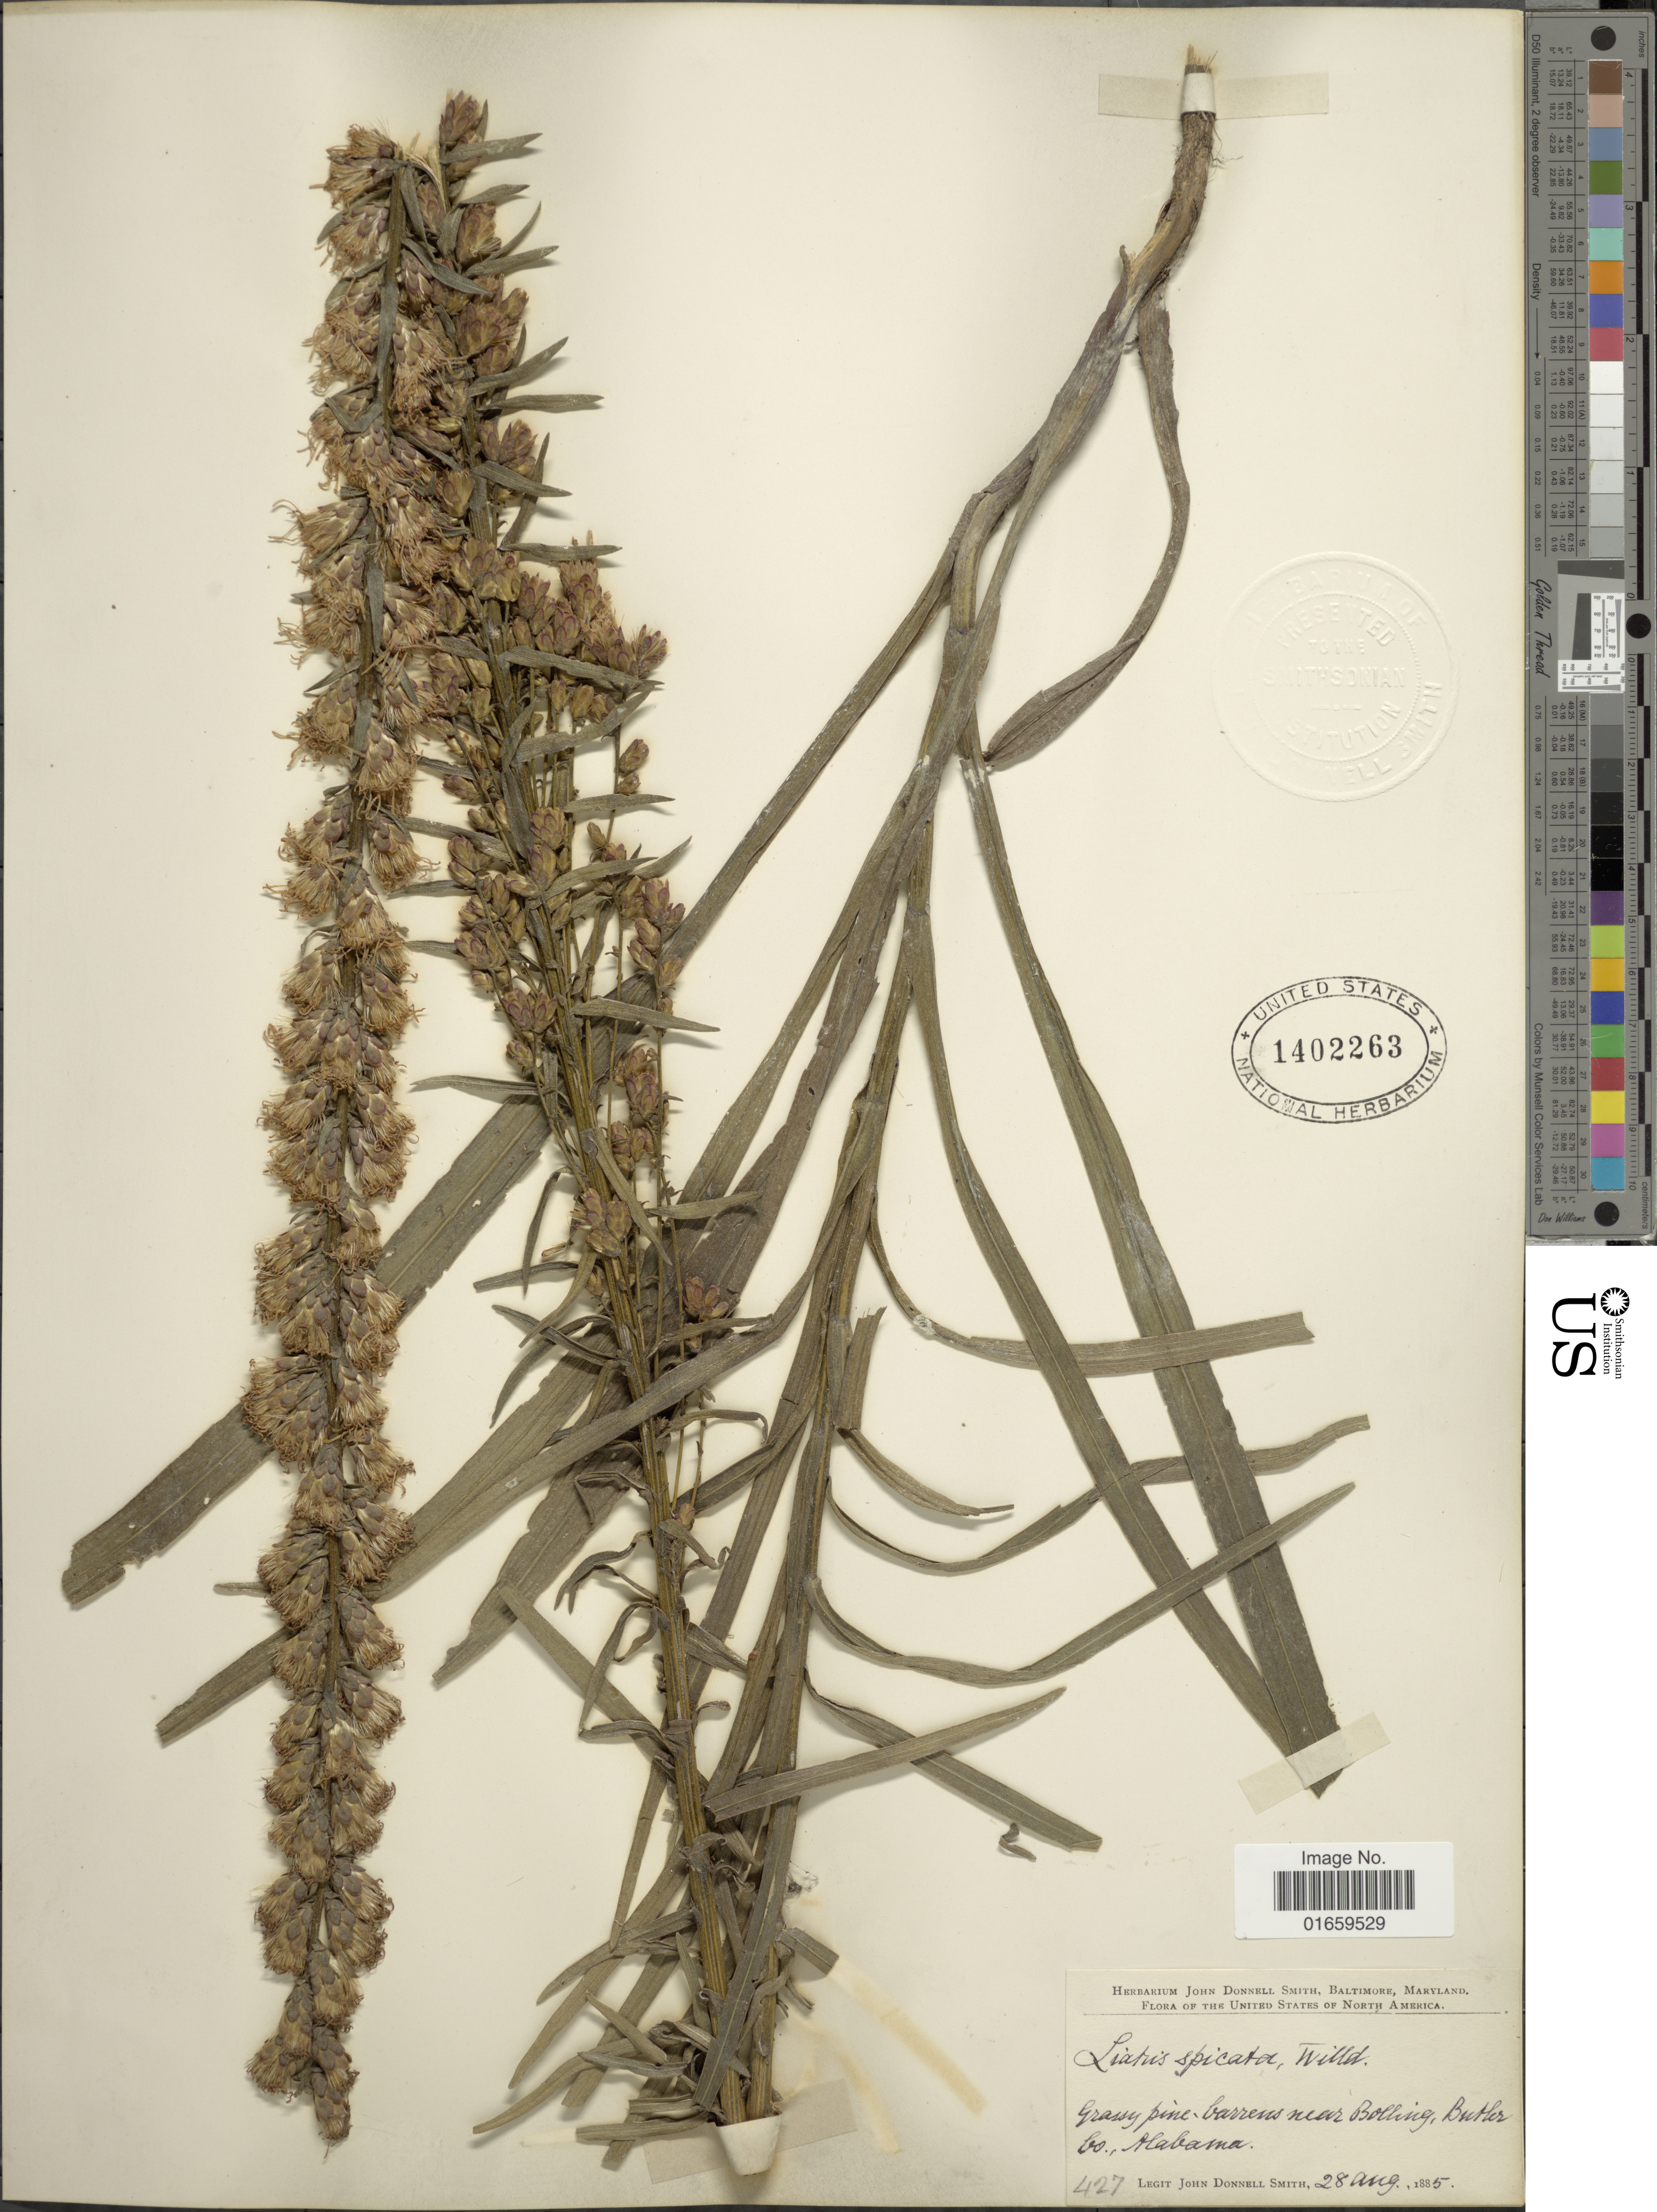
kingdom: Plantae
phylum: Tracheophyta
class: Magnoliopsida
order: Asterales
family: Asteraceae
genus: Liatris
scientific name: Liatris spicata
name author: (L.) Willd.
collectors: J. Donnell Smith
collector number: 427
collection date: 1885-08-28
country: United States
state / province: Alabama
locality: Near Bolling, Butler Co., Alabama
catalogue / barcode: US 1402263